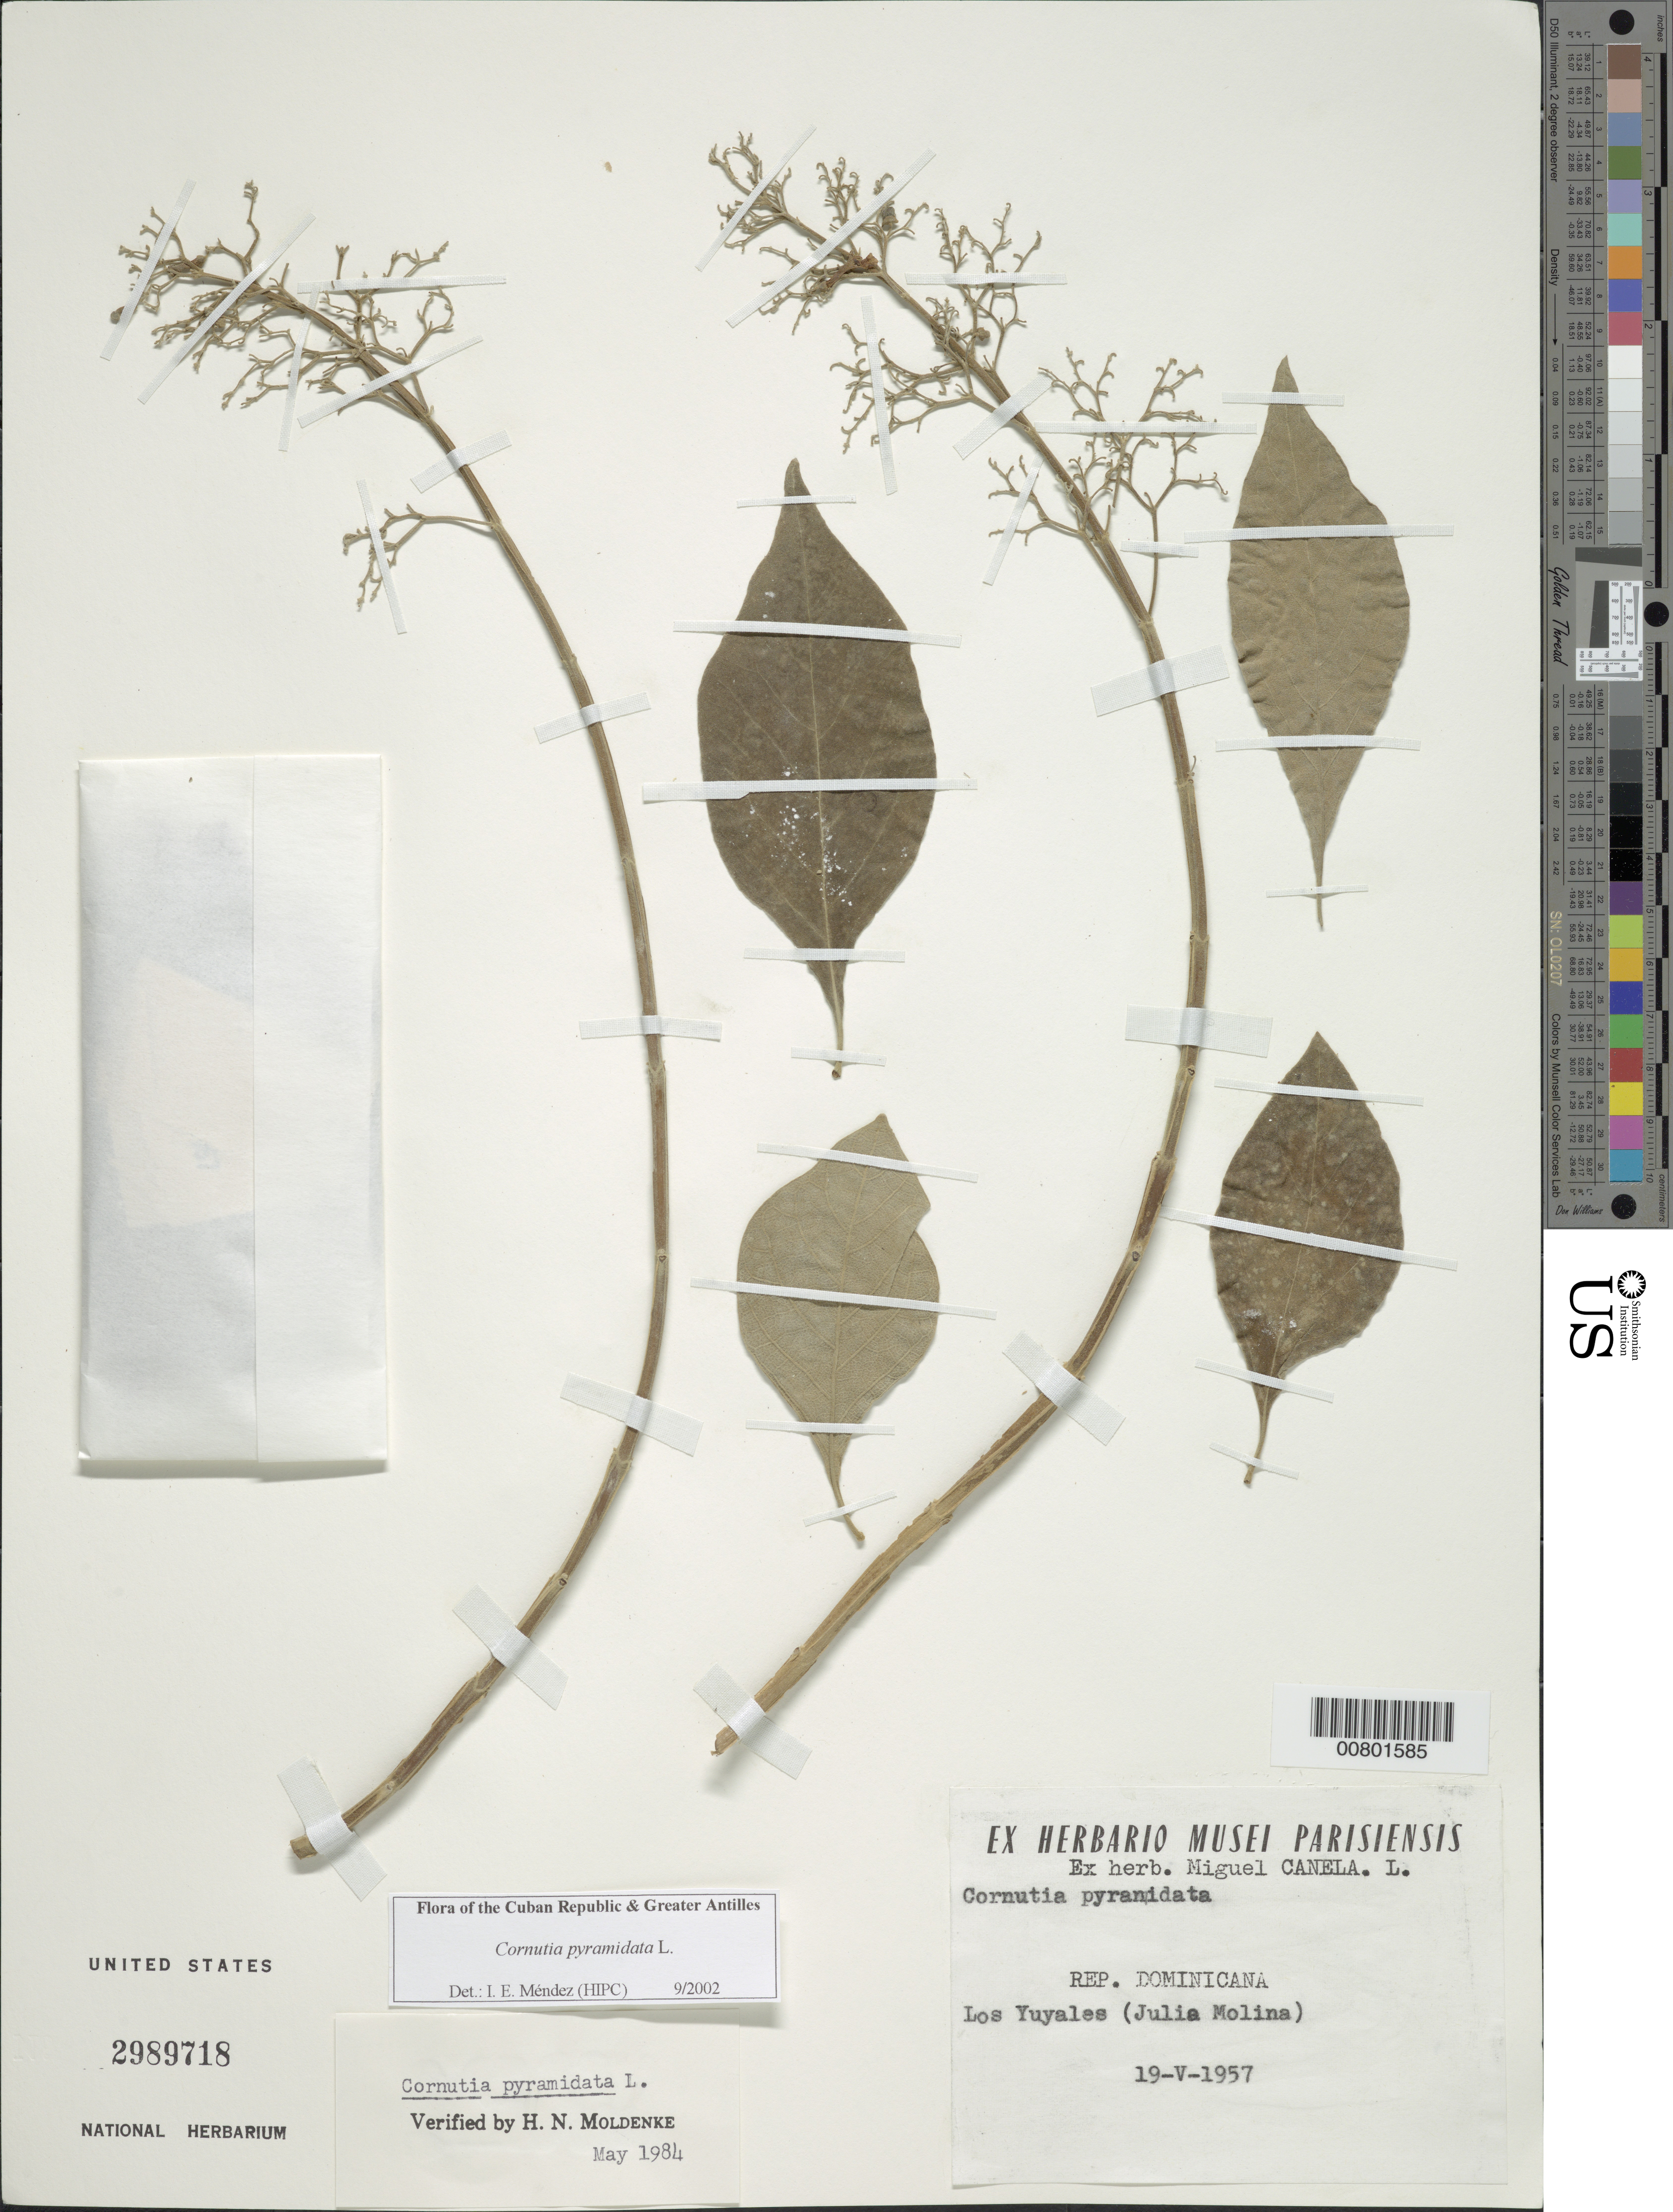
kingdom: Plantae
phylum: Tracheophyta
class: Magnoliopsida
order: Lamiales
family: Lamiaceae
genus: Cornutia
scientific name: Cornutia pyramidata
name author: L.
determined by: Méndez, Isidro E., (HIPC)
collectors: M. Canela Lazaro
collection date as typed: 19 May 1957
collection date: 1957-05-19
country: Dominican Republic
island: Hispaniola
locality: Los Yuyales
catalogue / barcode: US 2989718